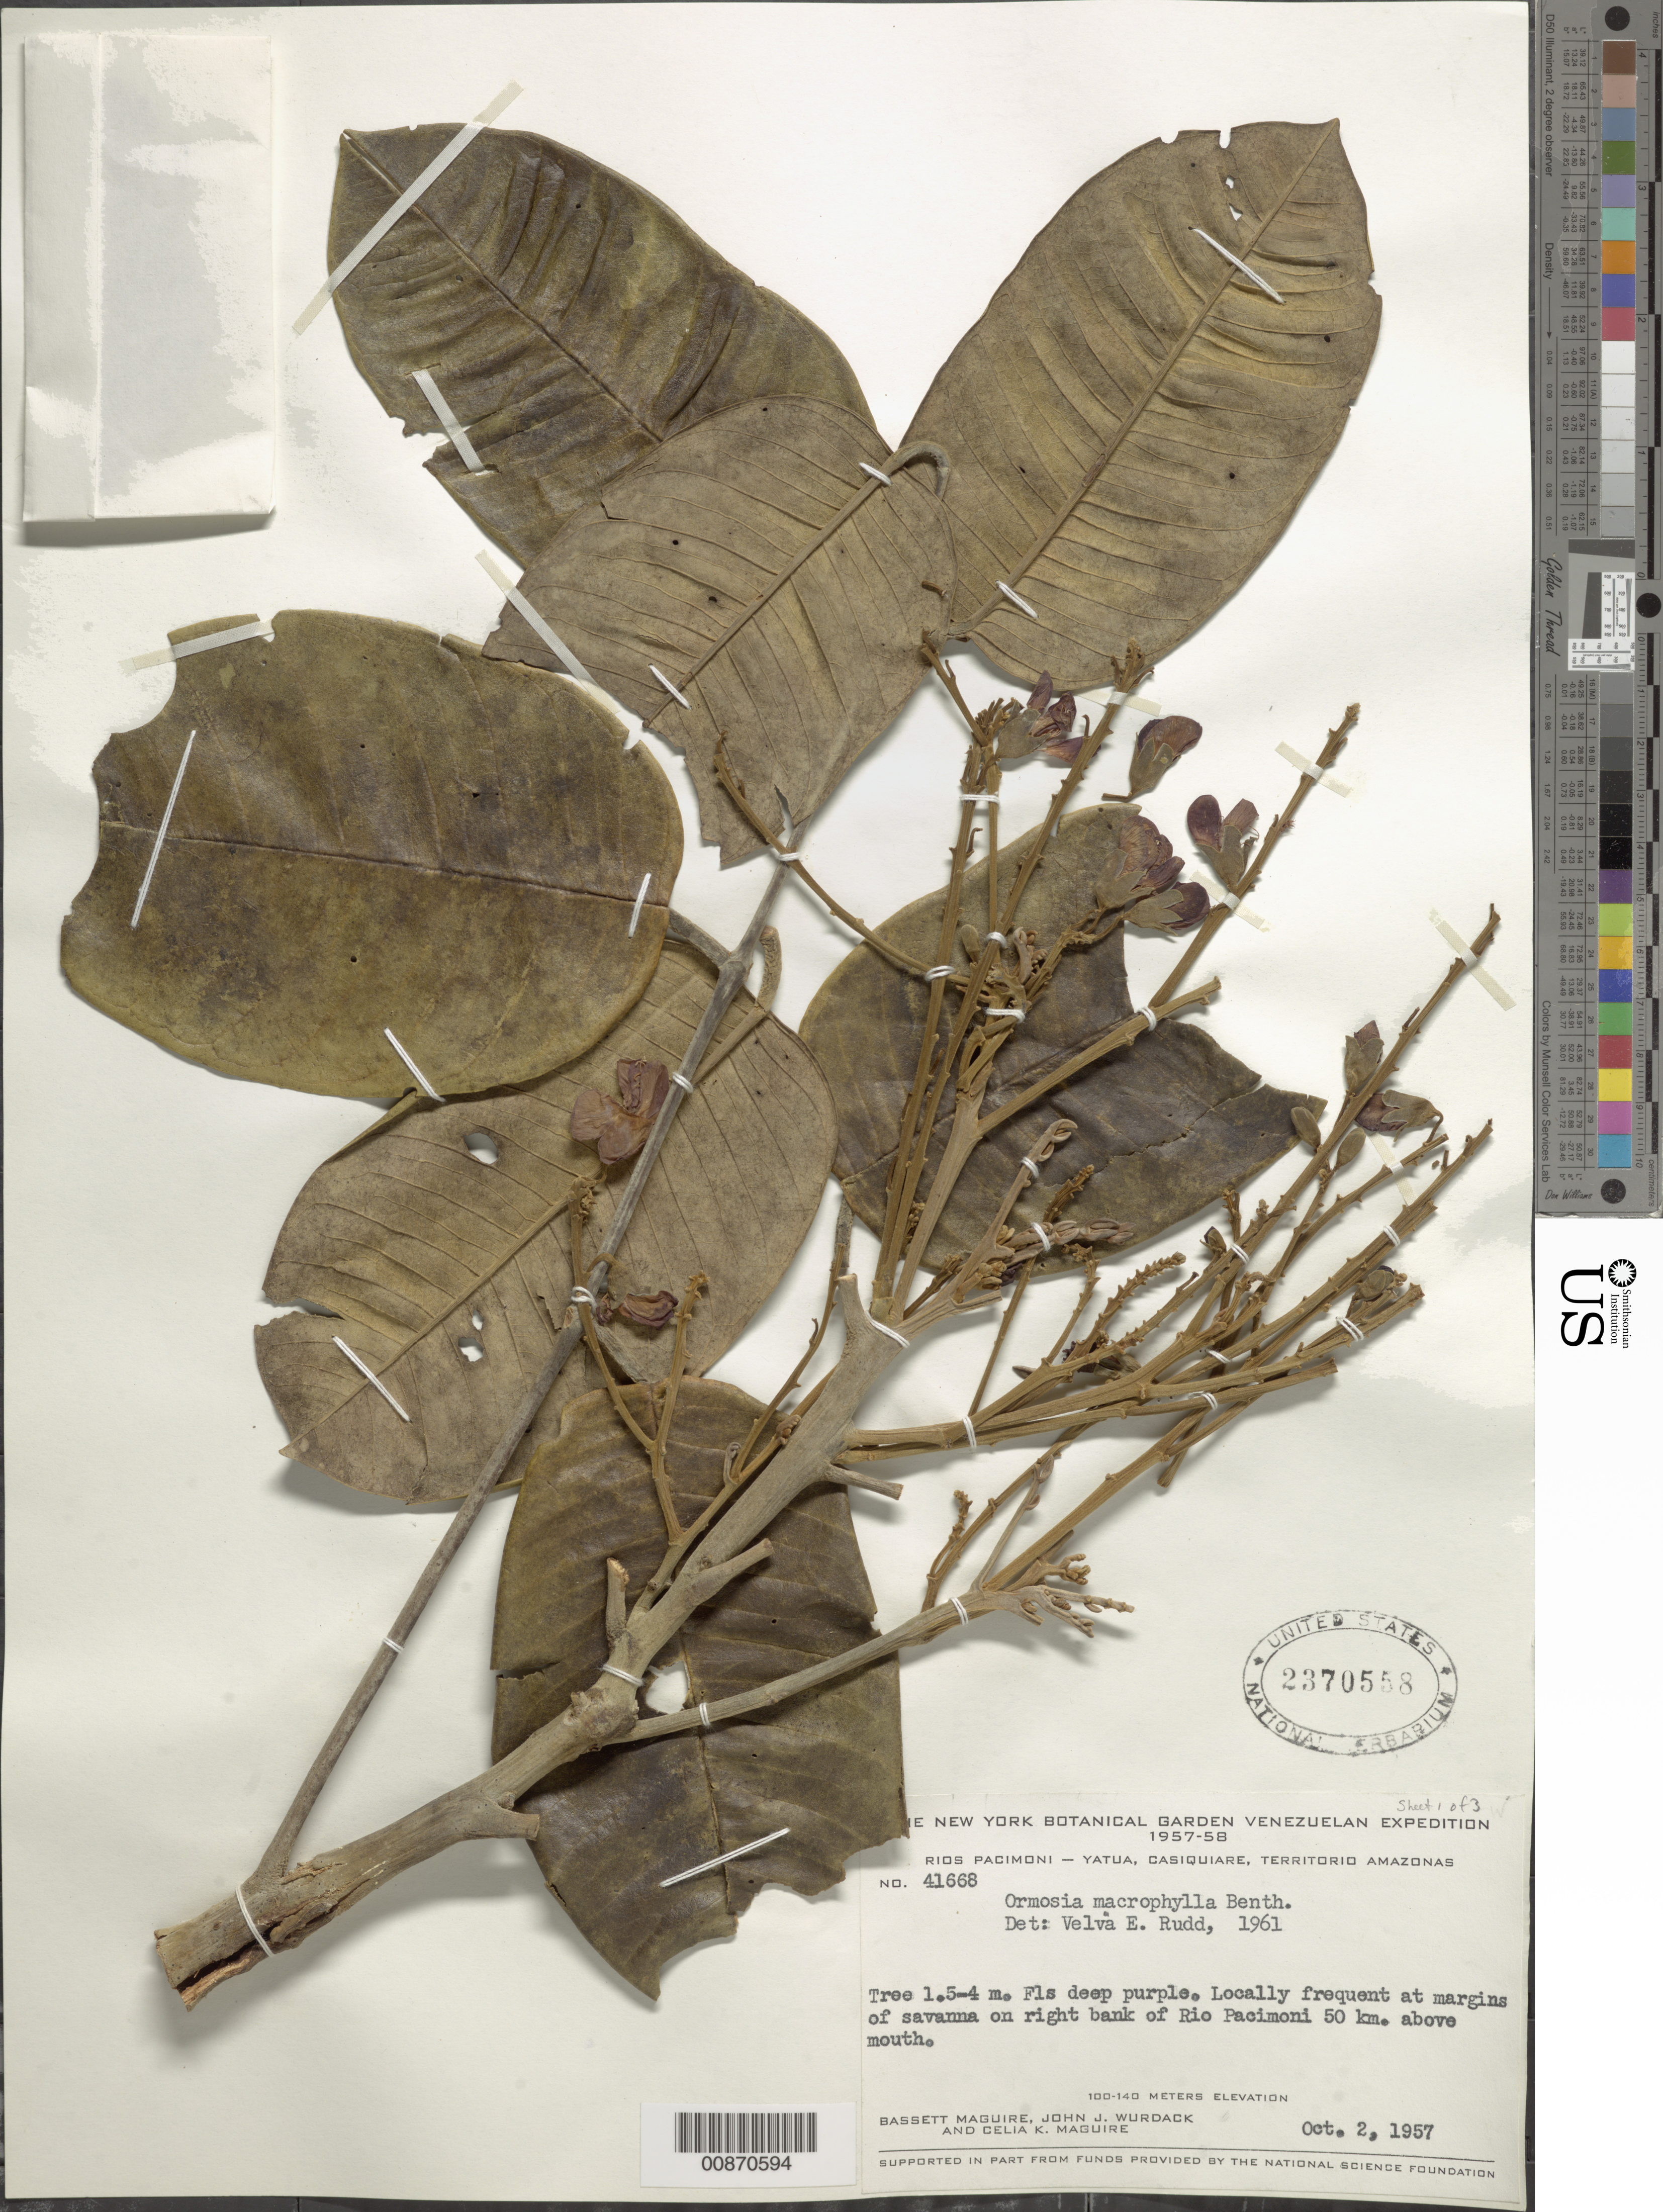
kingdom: Plantae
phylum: Tracheophyta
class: Magnoliopsida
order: Fabales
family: Fabaceae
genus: Ormosia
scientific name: Ormosia macrophylla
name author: Benth.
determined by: Rudd, V. E.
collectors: B. Maguire & J. J. Wurdack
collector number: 41668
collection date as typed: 2-Oct-57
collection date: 1957-10-02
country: Venezuela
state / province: Amazonas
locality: Sabana Pacimoni, right back of Río Pacimoni, 50 km above mouth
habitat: Margins of savanna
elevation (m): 100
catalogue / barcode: US 2370558